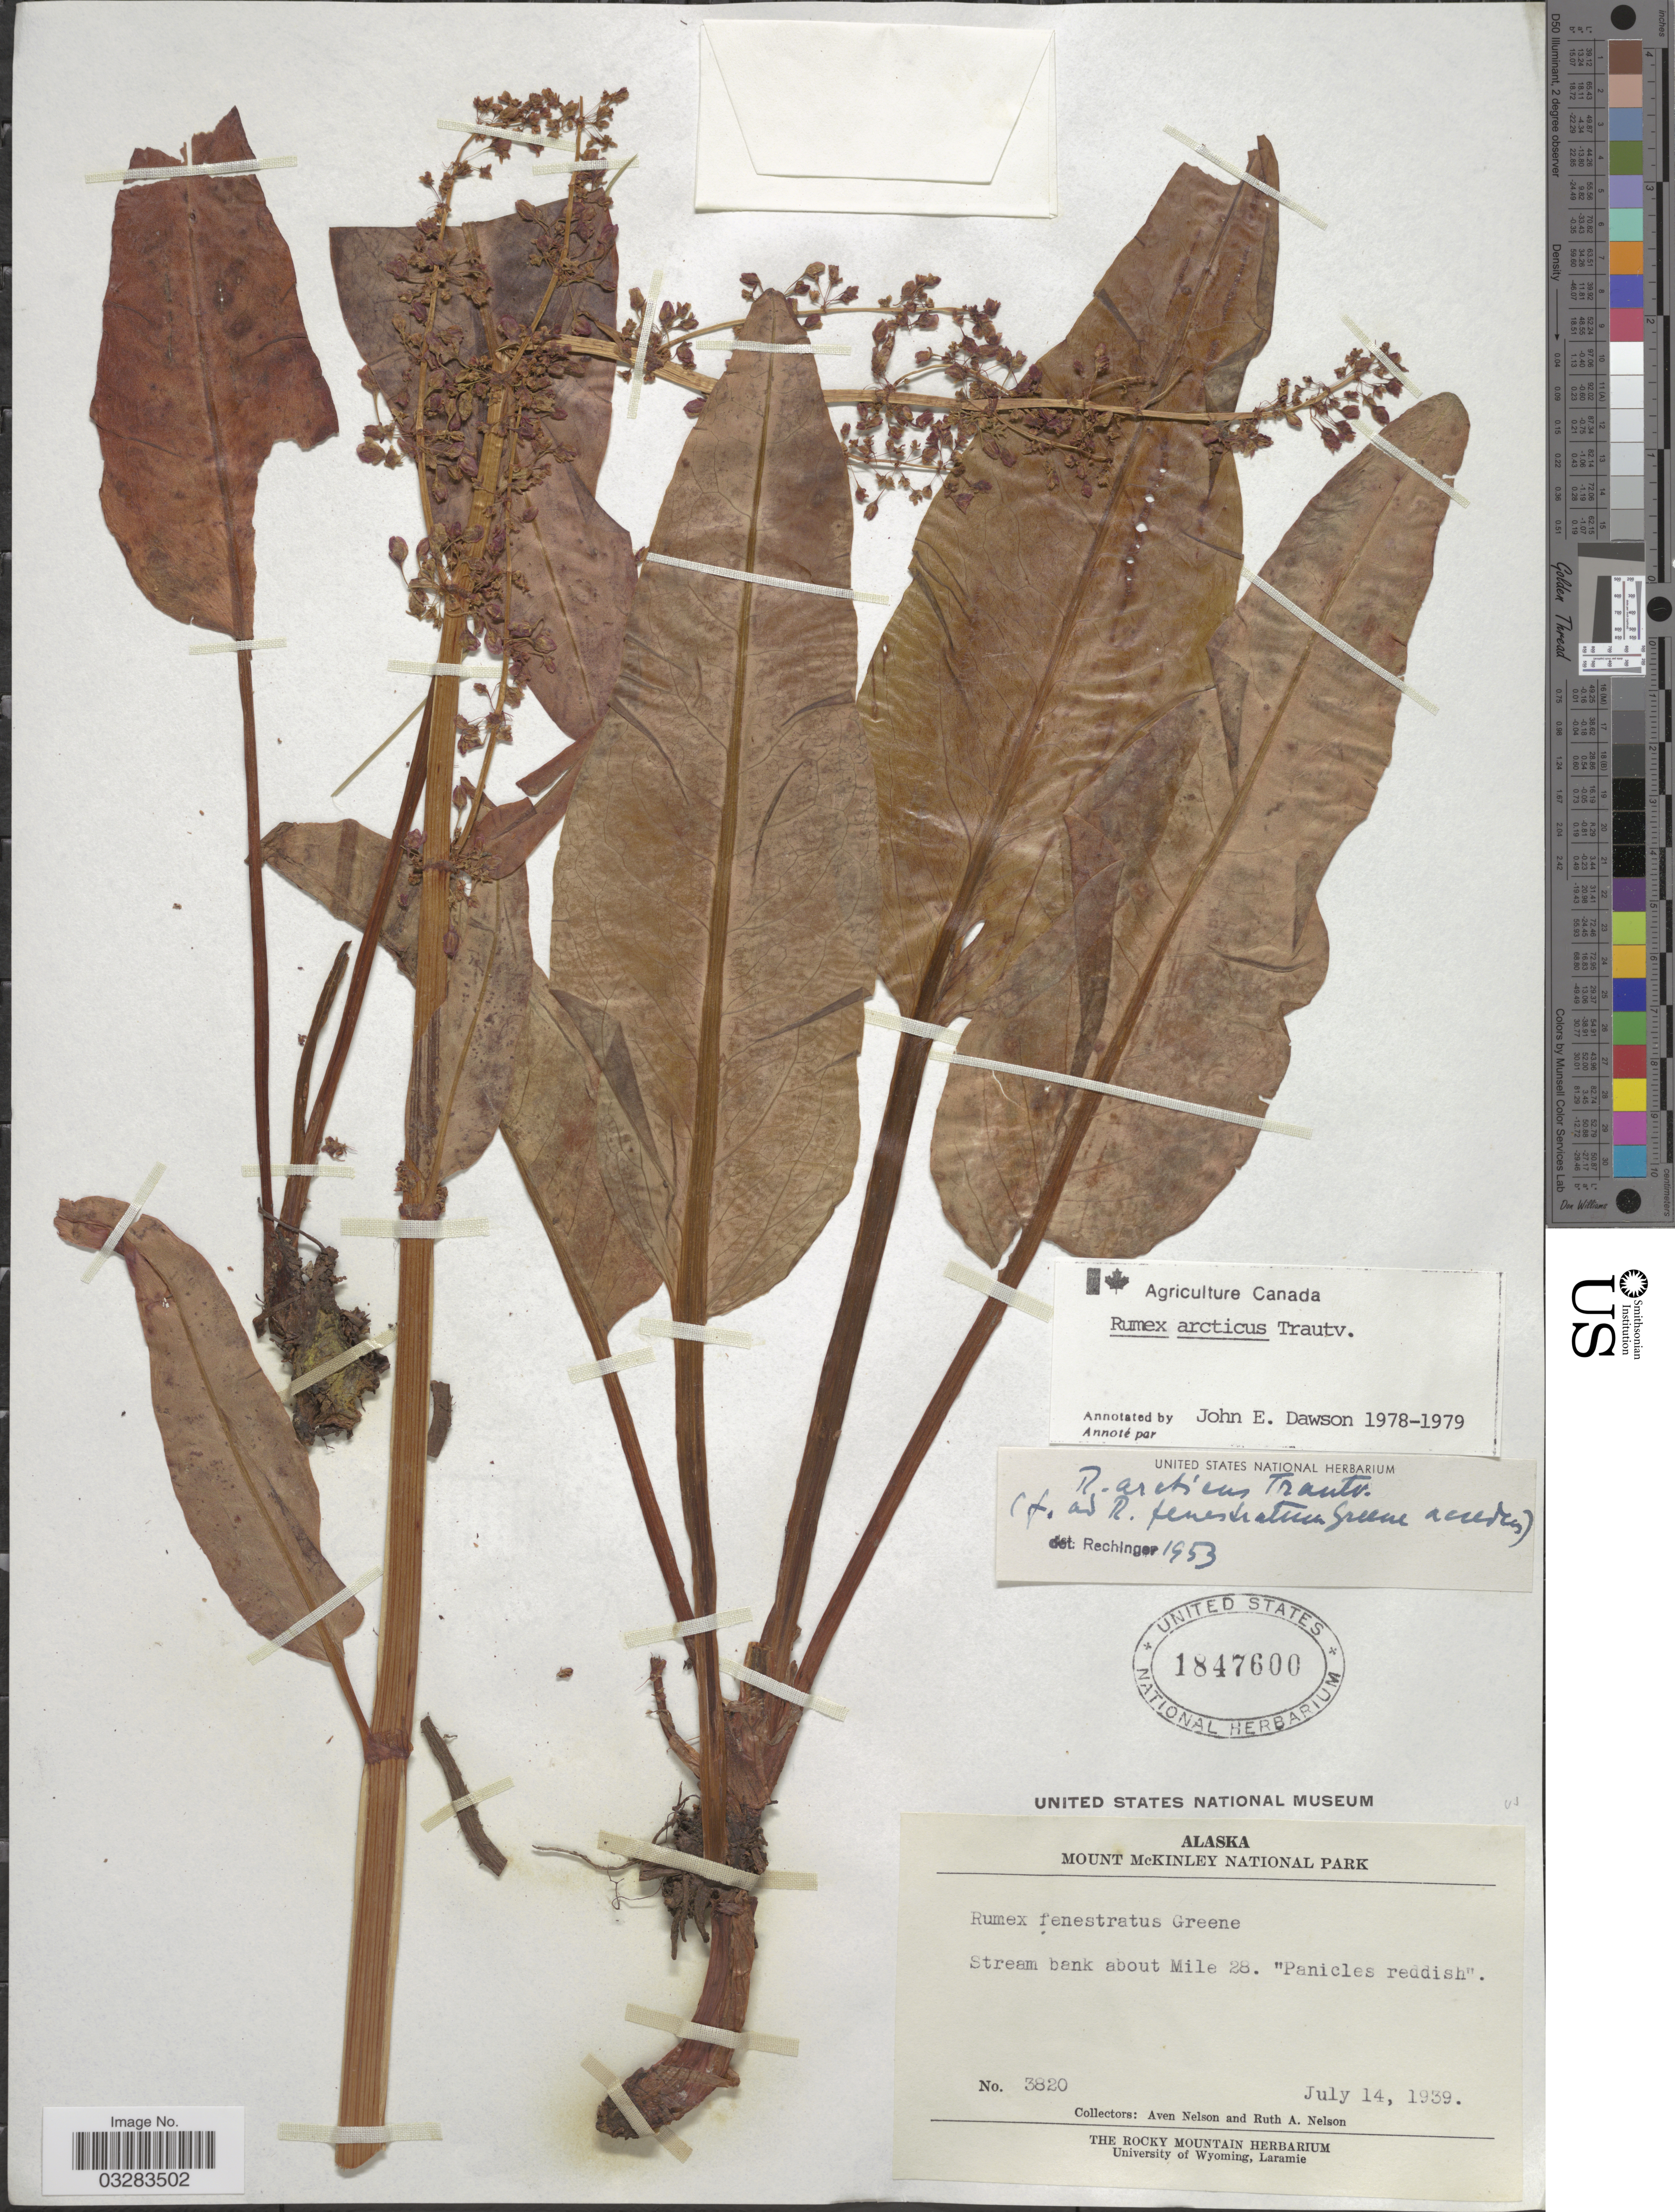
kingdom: Plantae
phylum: Tracheophyta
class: Magnoliopsida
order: Caryophyllales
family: Polygonaceae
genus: Rumex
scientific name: Rumex arcticus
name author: Trautv.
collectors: A. Nelson & R. A. Nelson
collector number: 3820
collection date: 1939-07-14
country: United States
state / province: Alaska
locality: Mount McKinley National Park. Stream bank about Mile 28.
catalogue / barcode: US 1847600